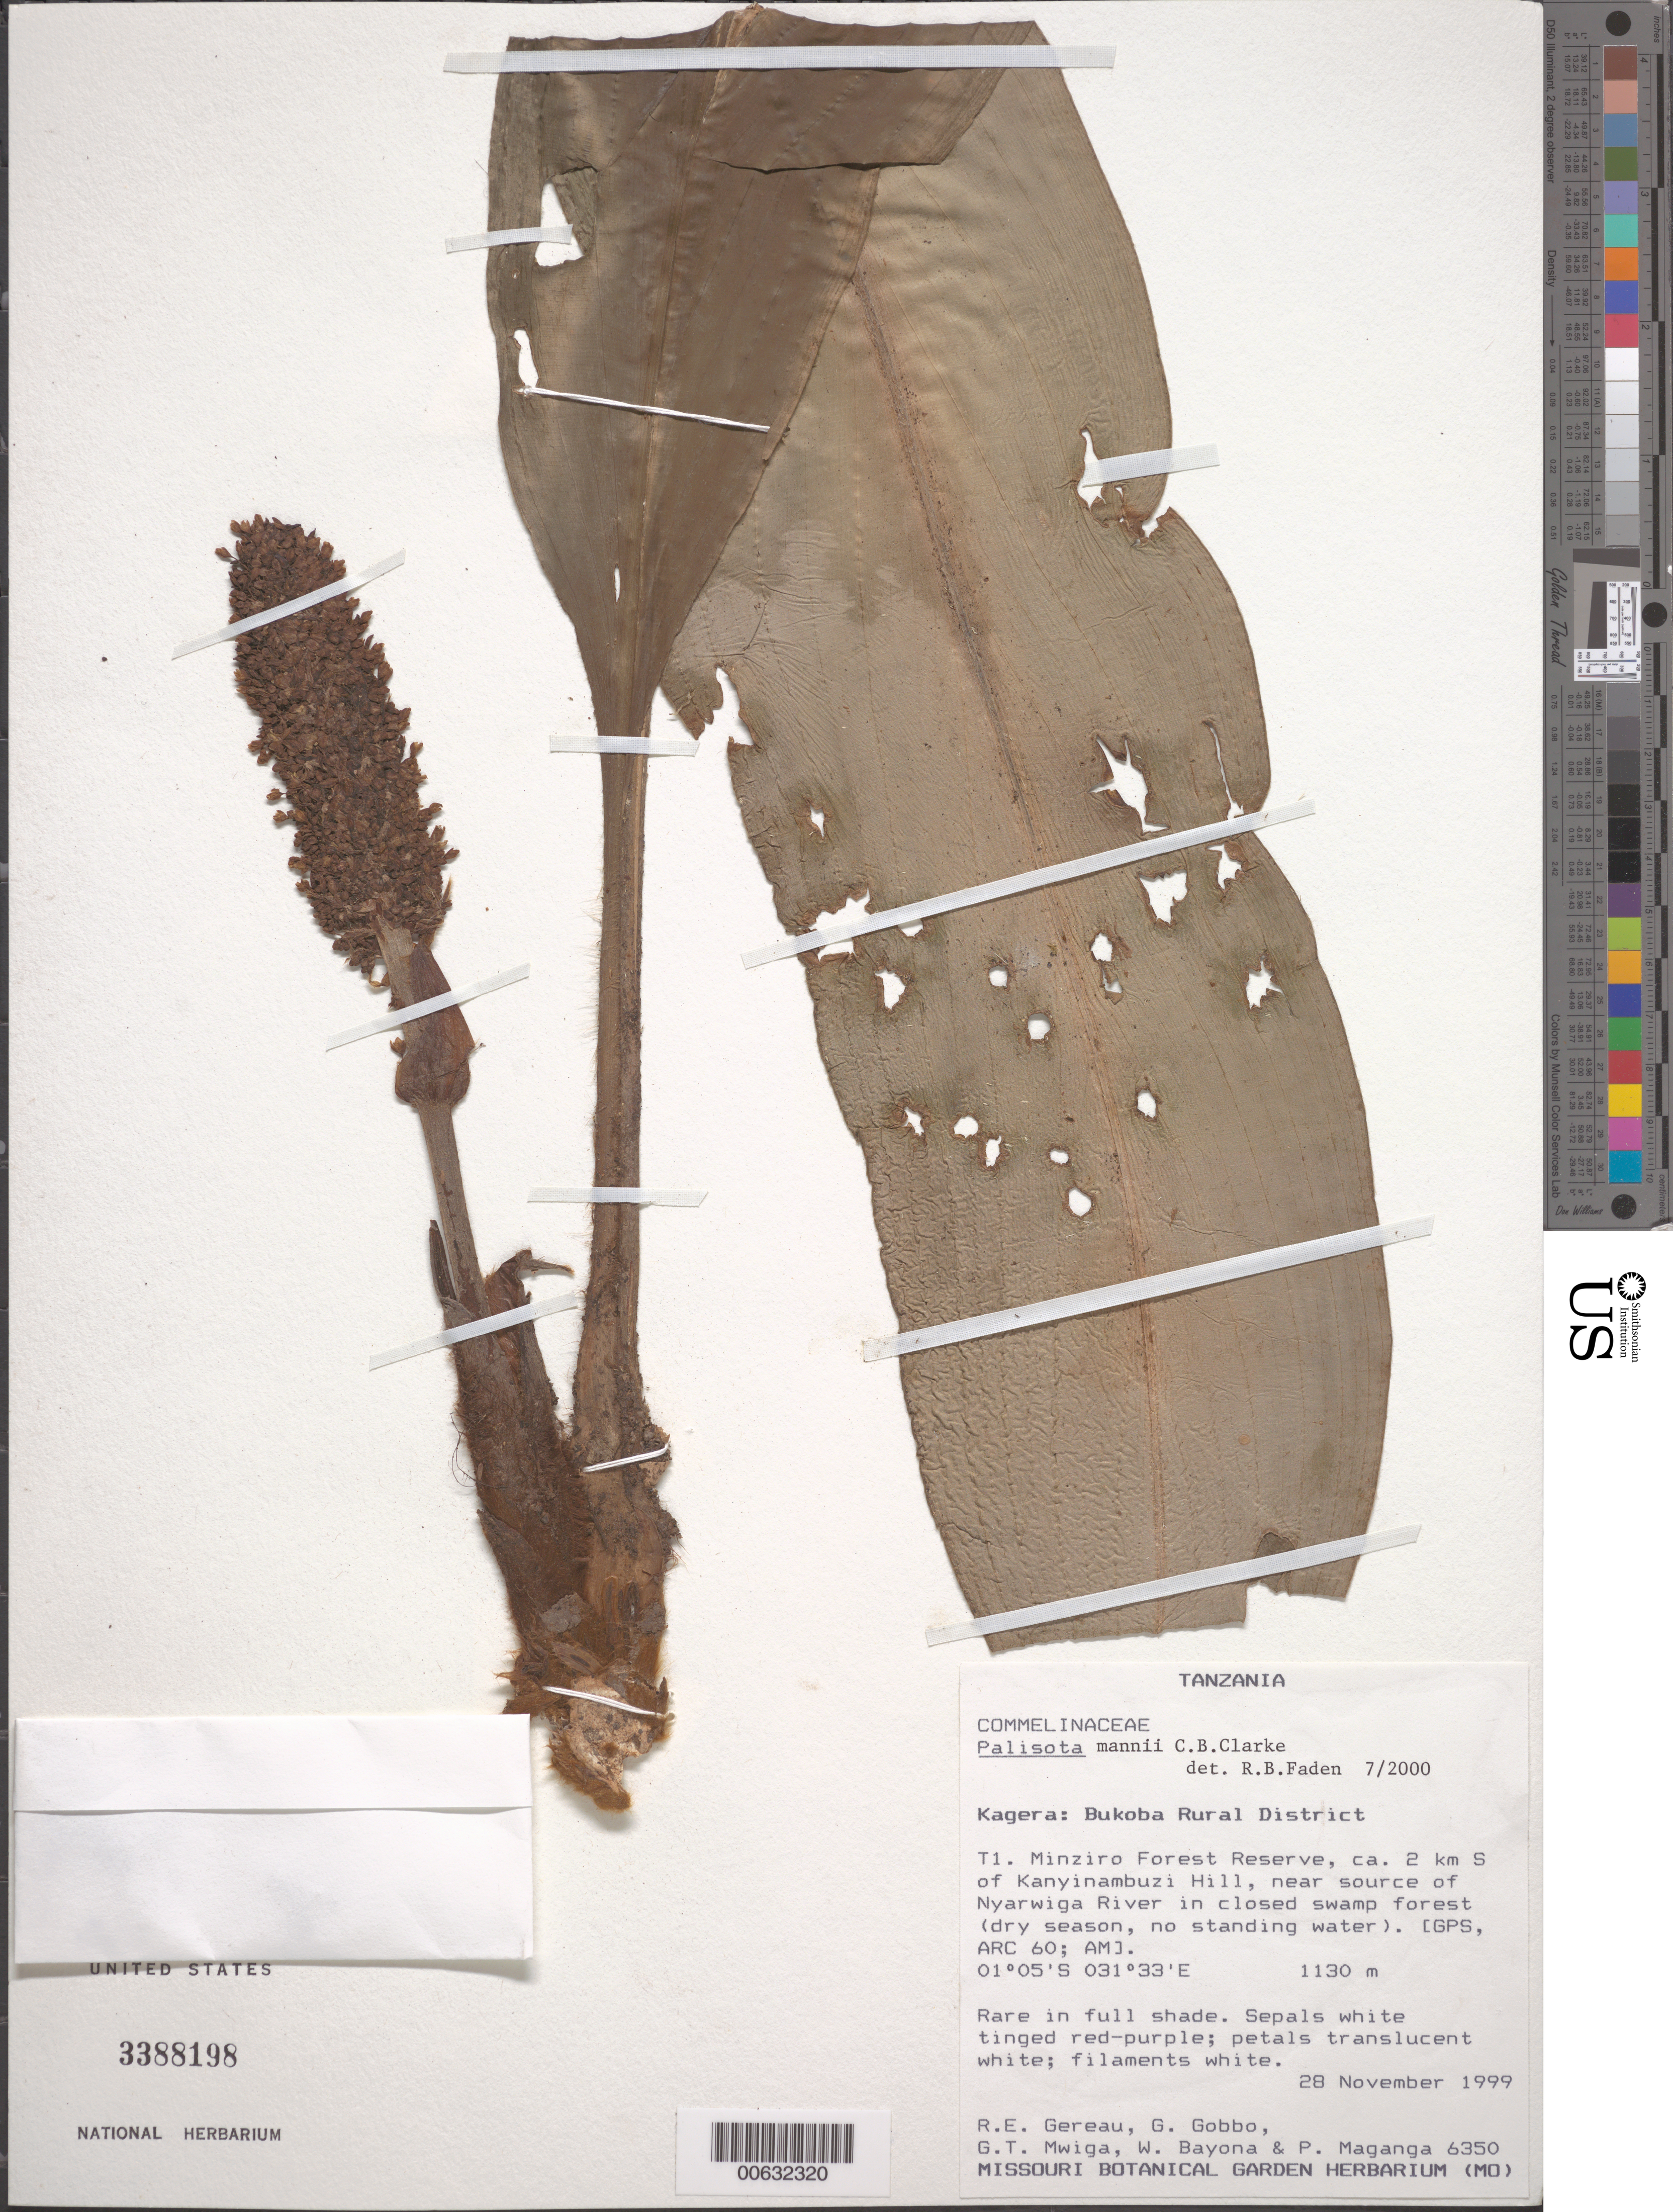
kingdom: Plantae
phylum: Tracheophyta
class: Liliopsida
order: Commelinales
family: Commelinaceae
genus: Palisota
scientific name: Palisota mannii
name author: C.B. Clarke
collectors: R. E. Gereau, G. Gobbo, G. Mwiga, W. Bayona & P. Maganga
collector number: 6350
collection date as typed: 28 Nov 1999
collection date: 1999-11-28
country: Tanzania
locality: T1, minziro forest reserve, s of kanyinambuzi hill, near source of nyarwiga river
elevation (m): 1130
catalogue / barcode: US 3388198